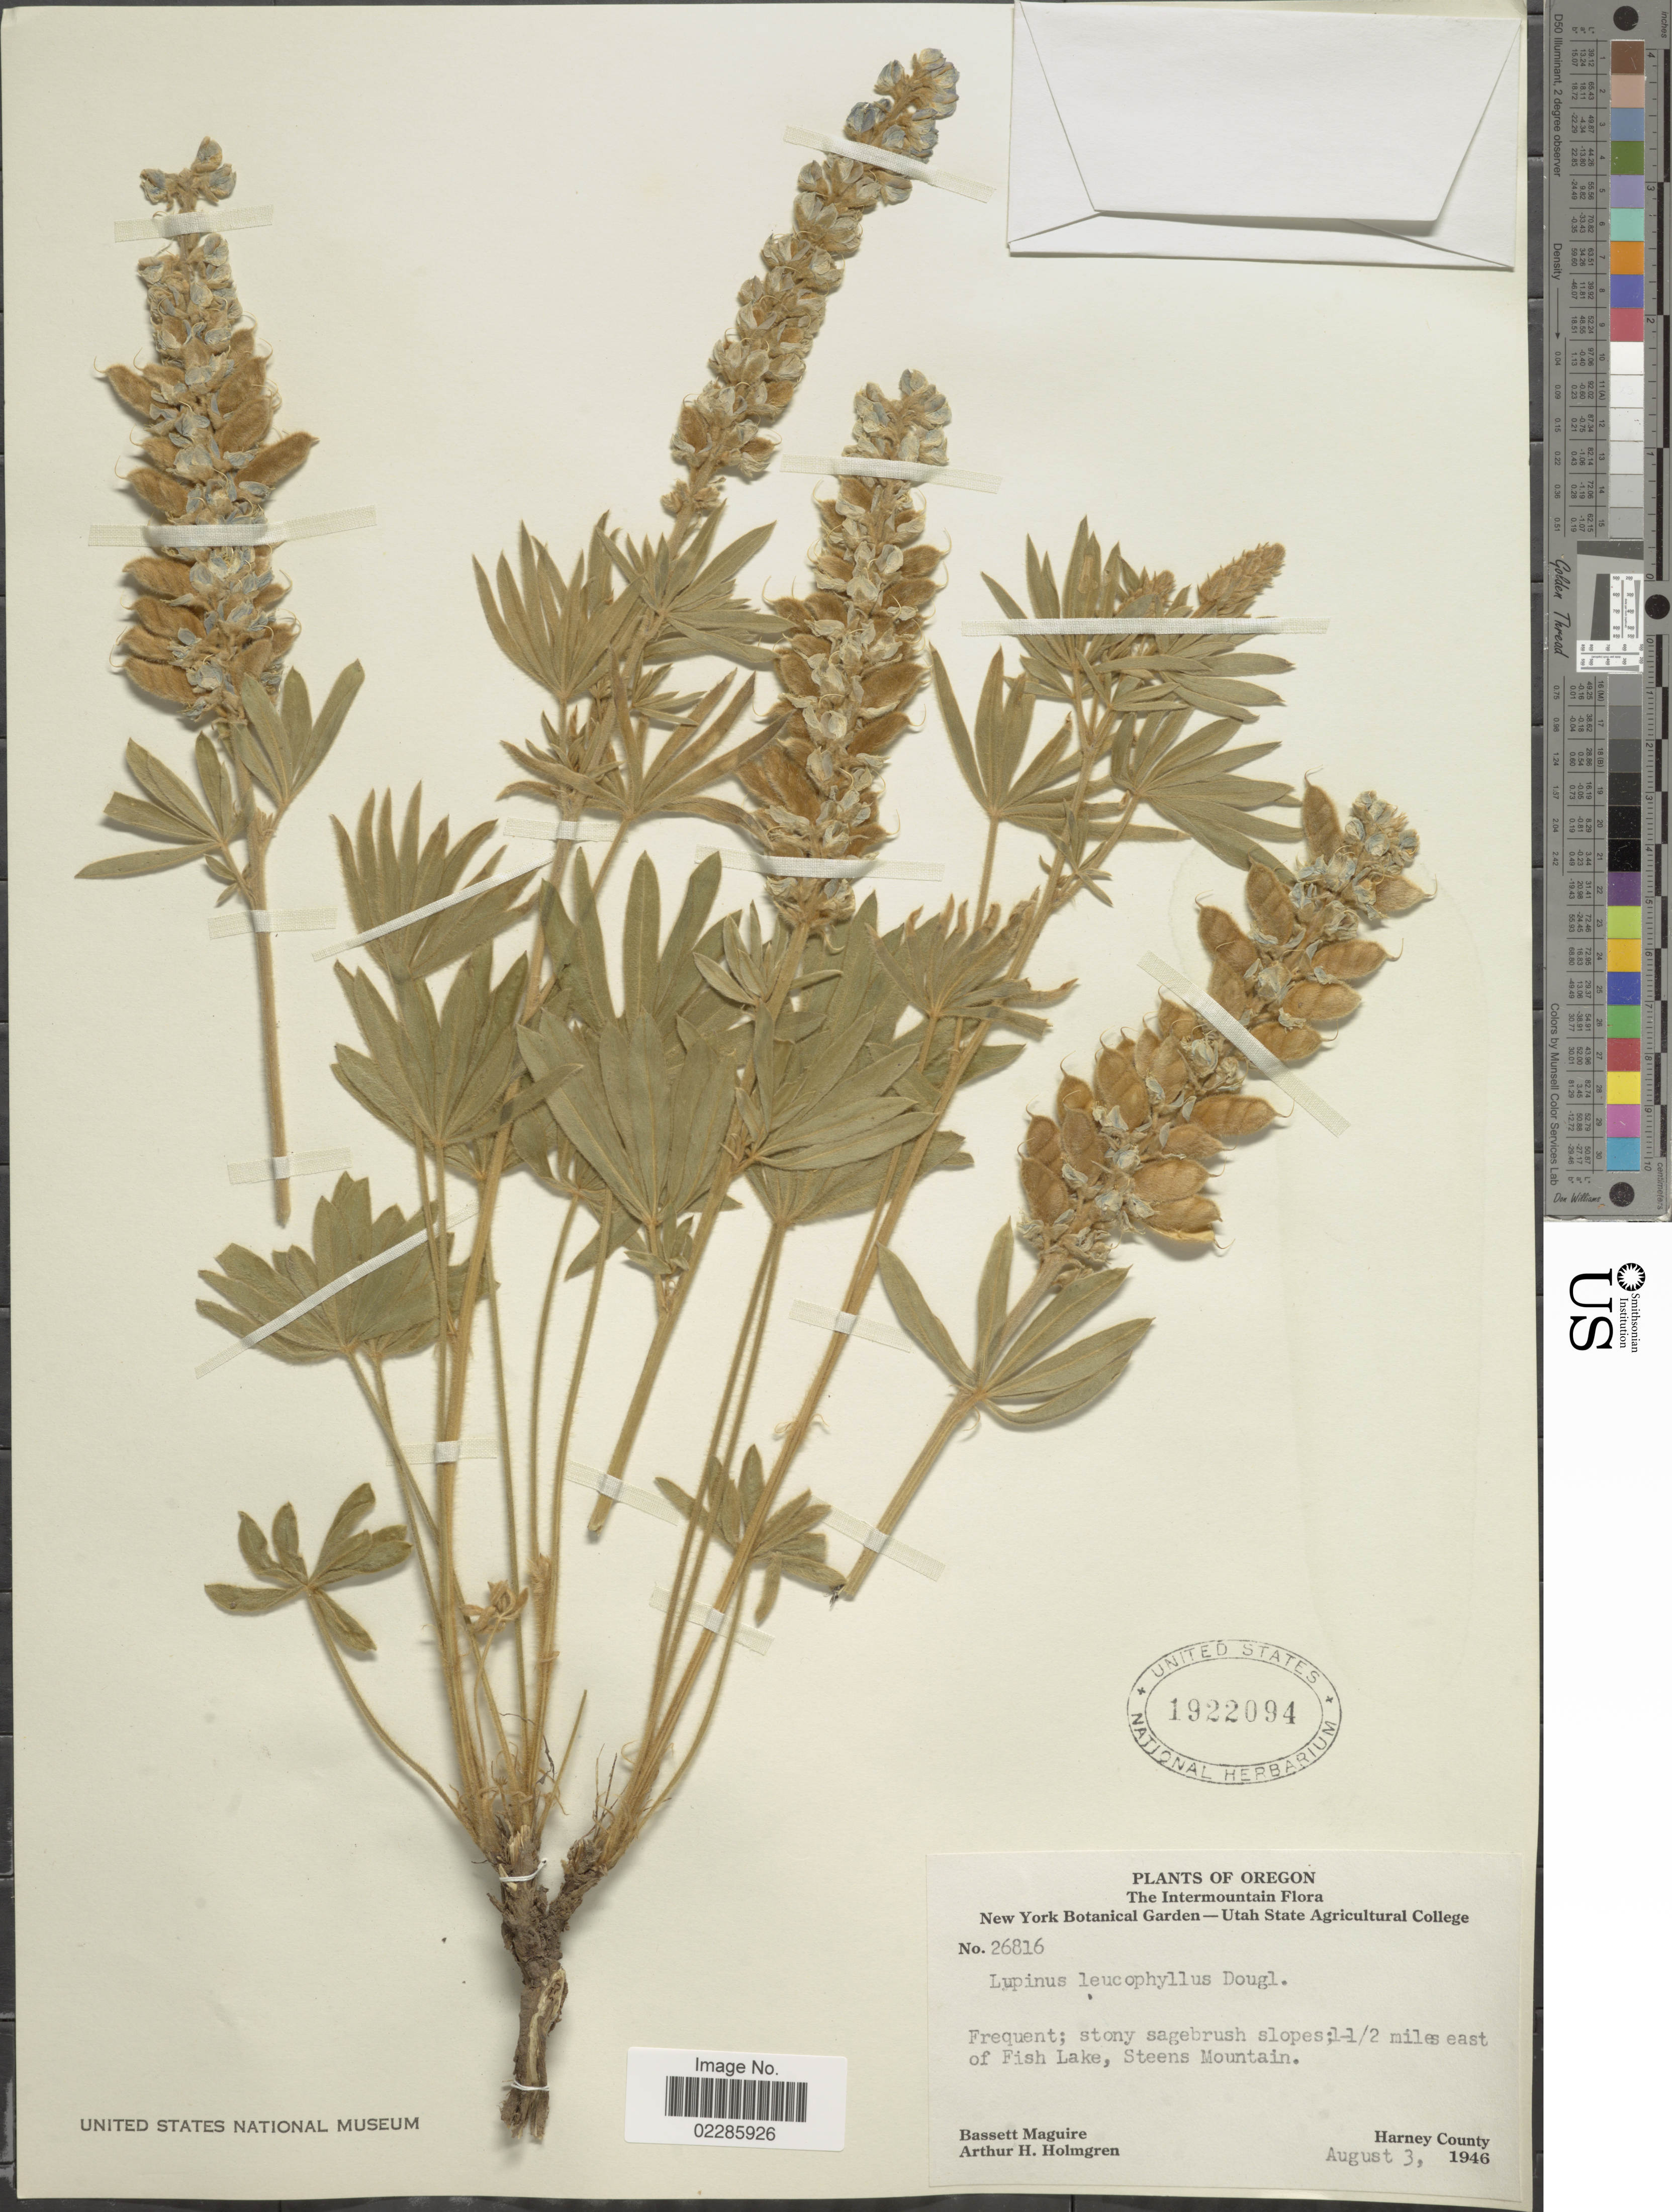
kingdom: Plantae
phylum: Tracheophyta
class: Magnoliopsida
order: Fabales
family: Fabaceae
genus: Lupinus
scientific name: Lupinus leucophyllus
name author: Douglas ex Lindl.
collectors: B. Maguire & A. H. Holmgren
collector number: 26816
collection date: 1946-08-03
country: United States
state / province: Oregon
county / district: Harney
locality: The Intermountain, Frequent; stony sagebrush slopes; 1-1/2 miles east of Fish Lake, Steens Mountain, Harney County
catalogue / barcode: US 1922094